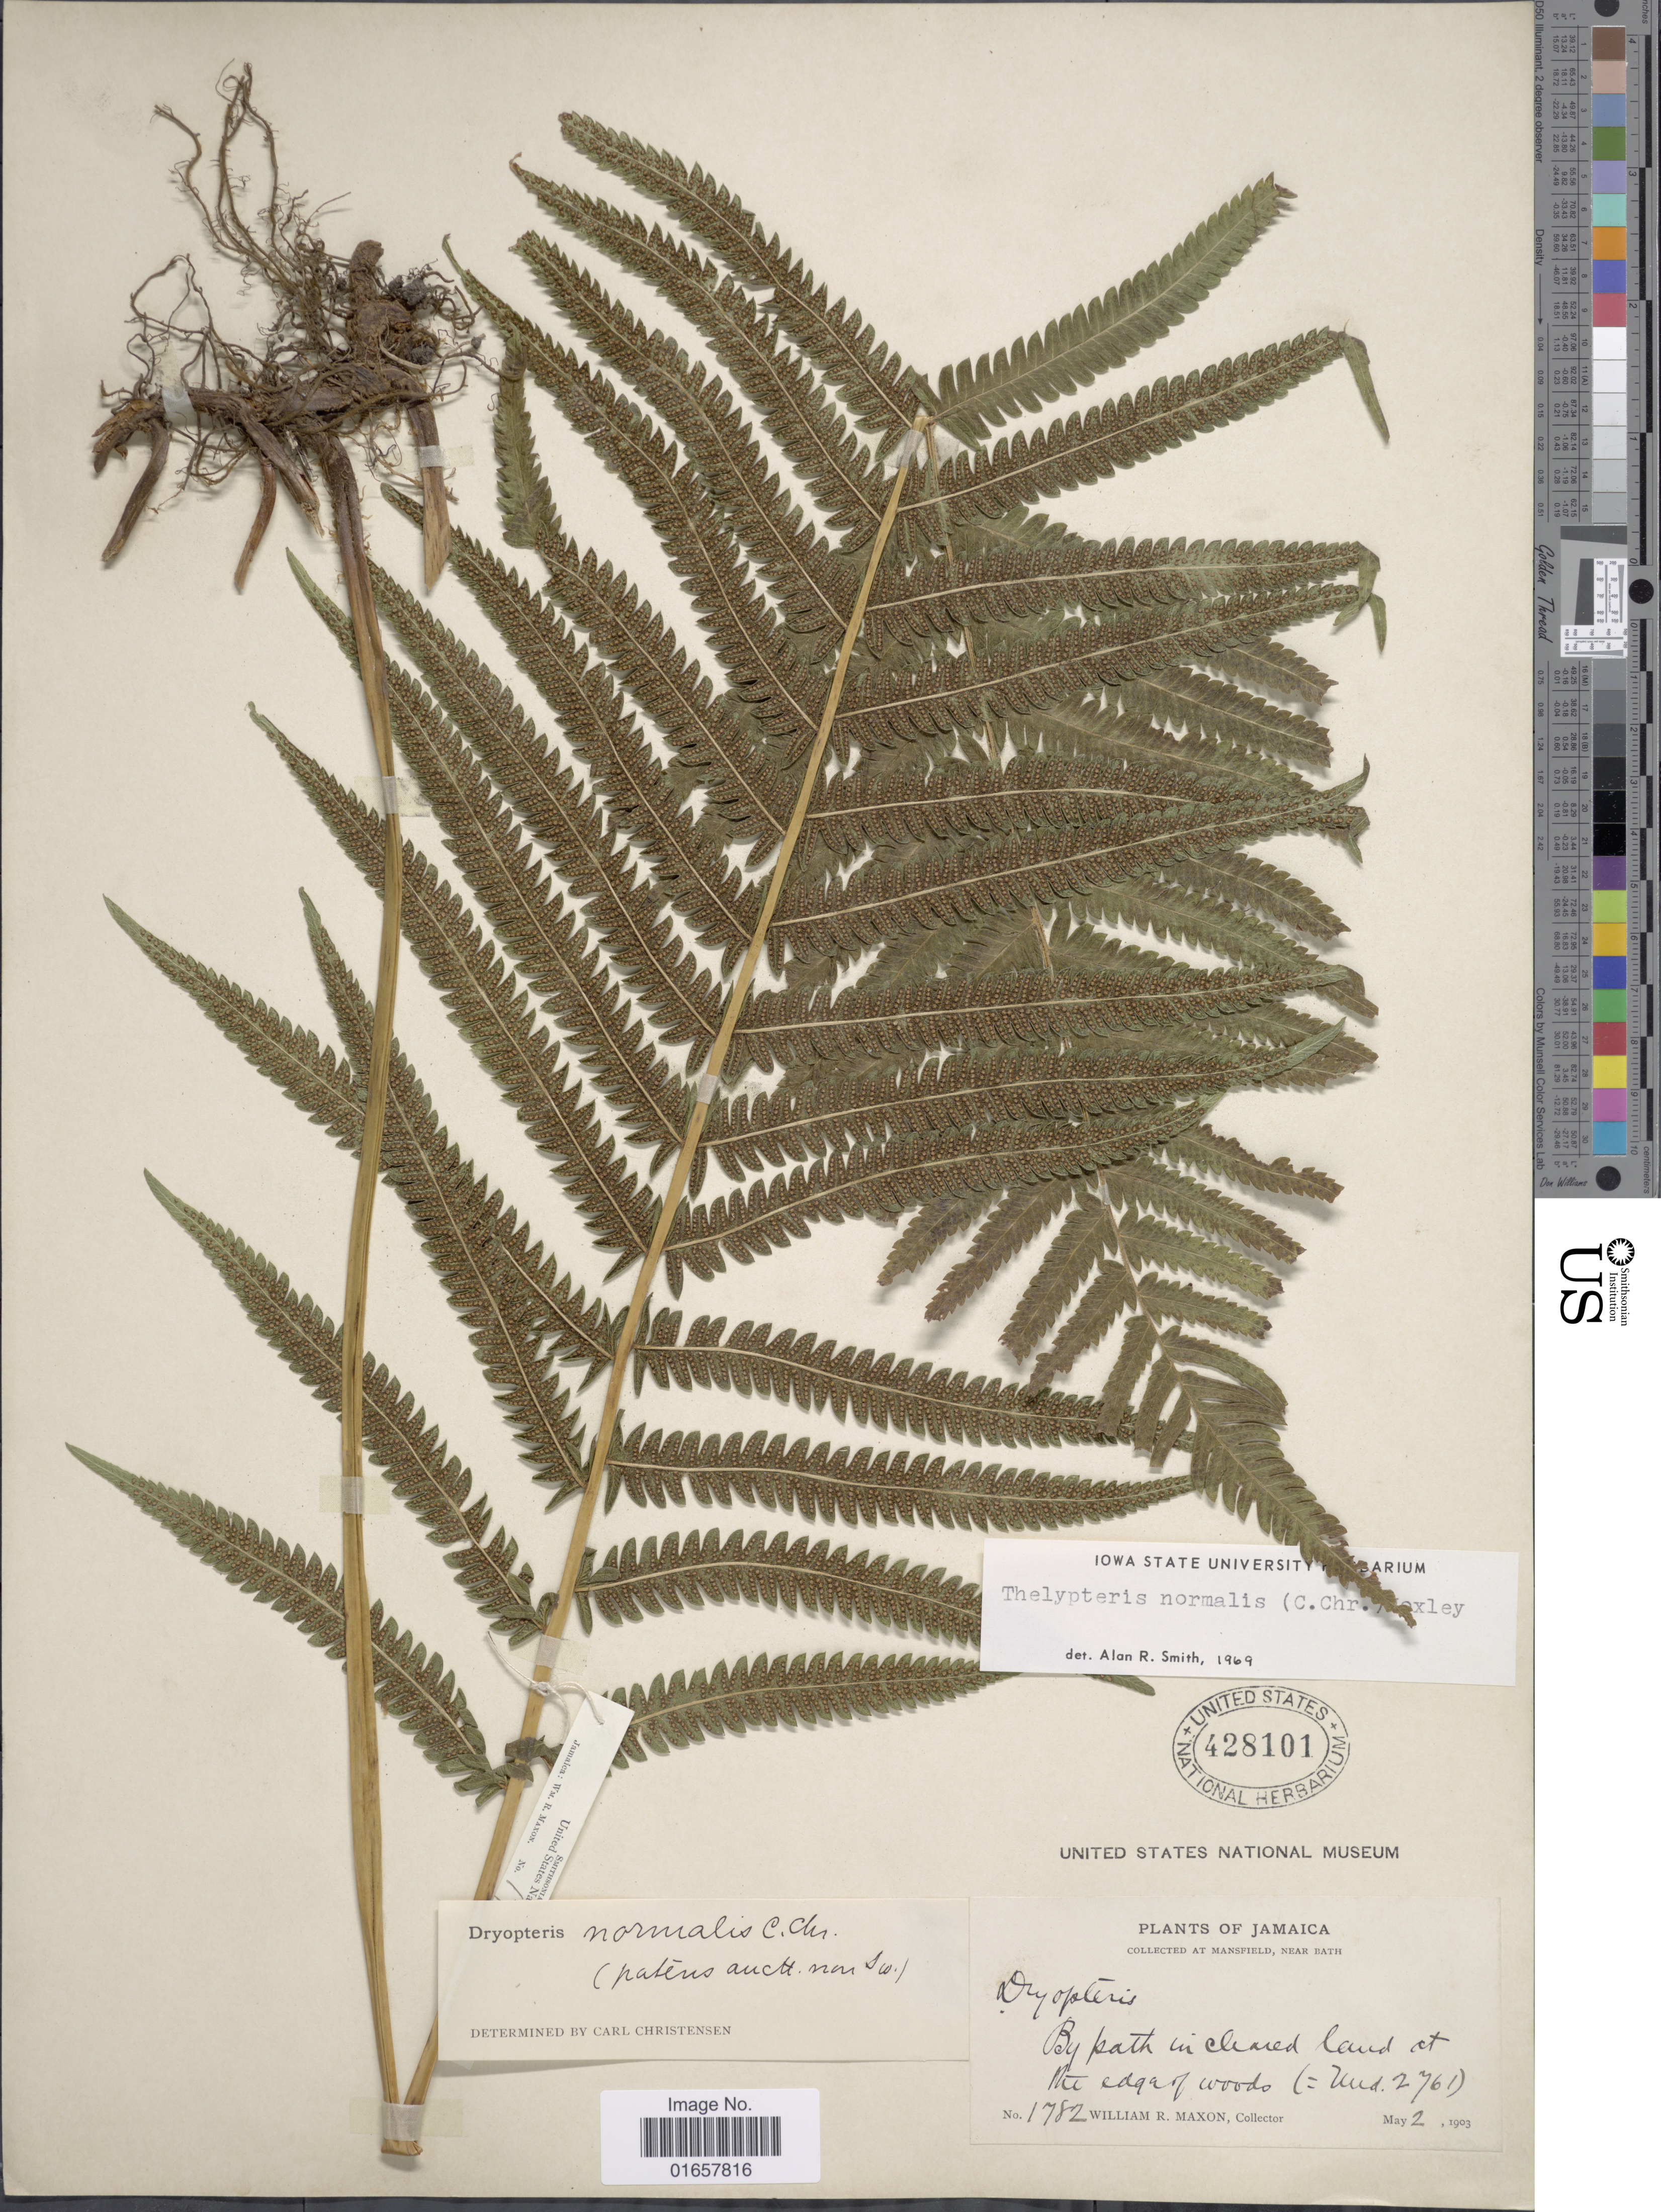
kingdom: Plantae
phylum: Tracheophyta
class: Polypodiopsida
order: Polypodiales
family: Thelypteridaceae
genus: Christella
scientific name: Christella kunthii comb. ined.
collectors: W. R. Maxon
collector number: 1782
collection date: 1903-05-02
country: Jamaica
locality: Jamaica, at Mansfield, near Bath.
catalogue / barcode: US 428101